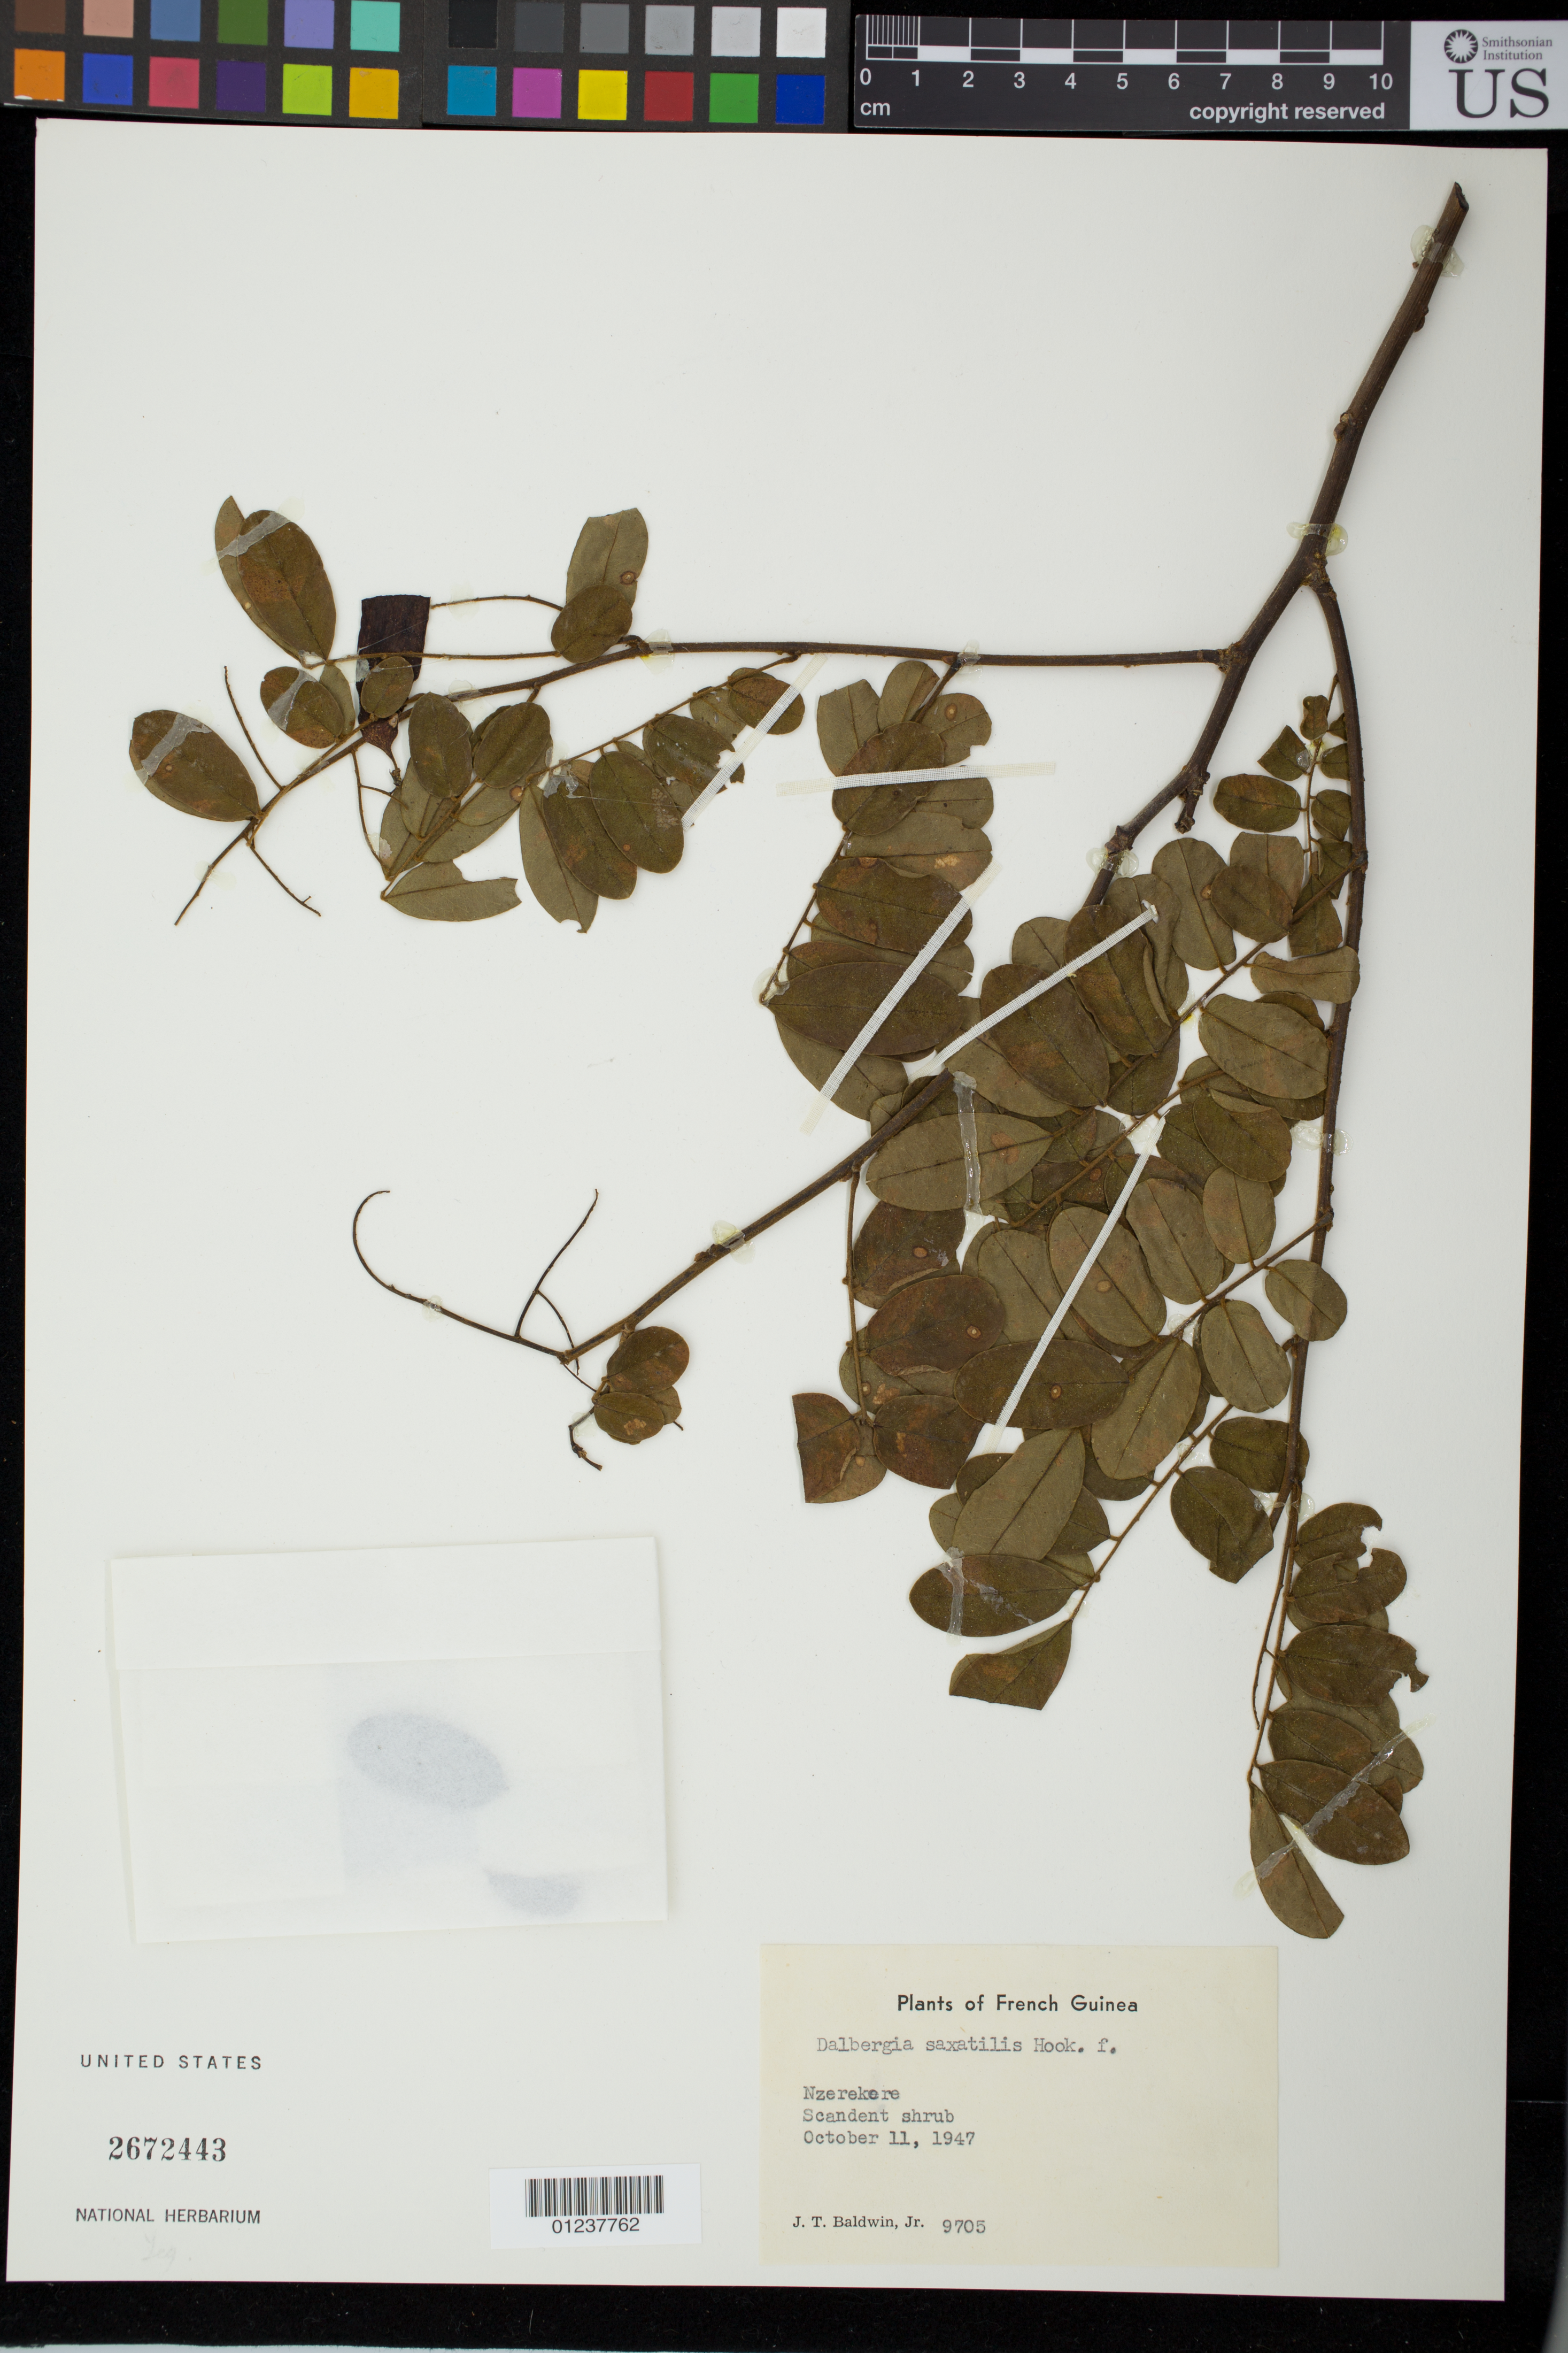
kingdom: Plantae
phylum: Tracheophyta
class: Magnoliopsida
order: Fabales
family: Fabaceae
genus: Dalbergia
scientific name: Dalbergia saxatilis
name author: Hook. f.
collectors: J. T. Baldwin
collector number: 9705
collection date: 1947-10-11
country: Guinea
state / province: Nzerekore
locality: Open rock hill.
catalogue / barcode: US 2642443